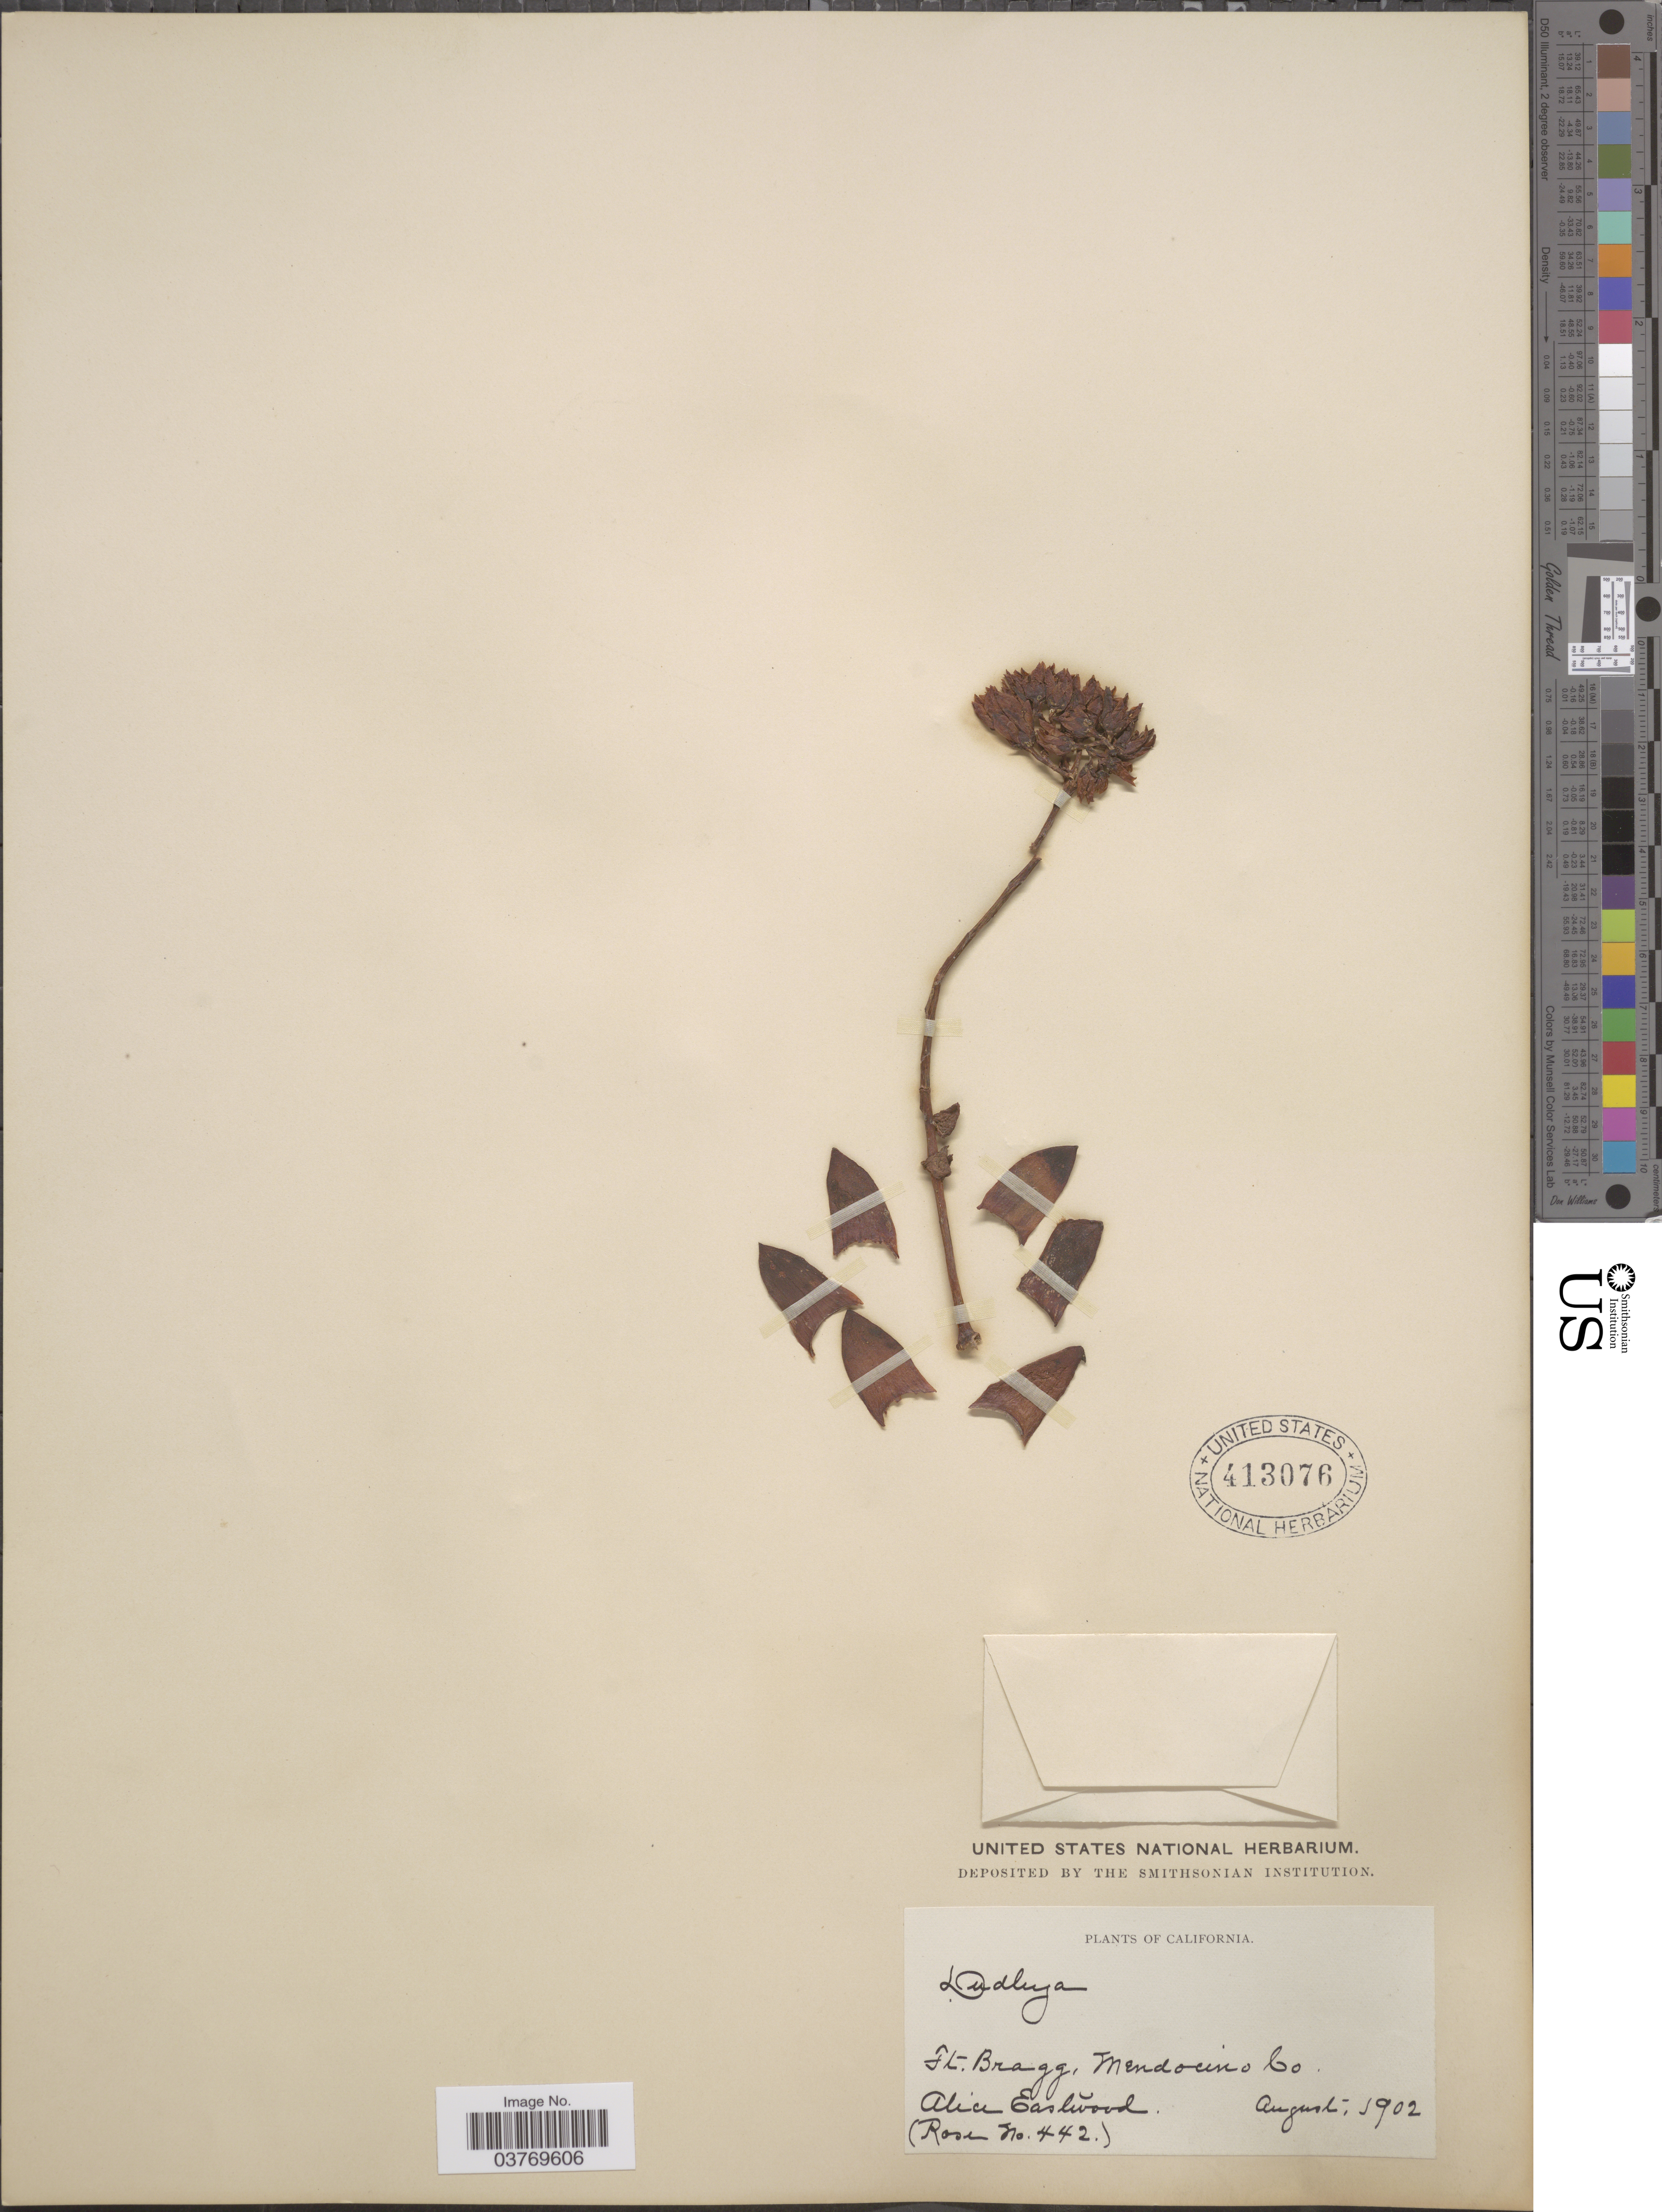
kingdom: Plantae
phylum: Tracheophyta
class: Magnoliopsida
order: Saxifragales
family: Crassulaceae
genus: Dudleya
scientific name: Dudleya compacta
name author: Rose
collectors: A. Eastwood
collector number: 442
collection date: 1902-08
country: United States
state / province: California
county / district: Mendocino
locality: Ft. Bragg, Mendocino Co.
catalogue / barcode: US 413076